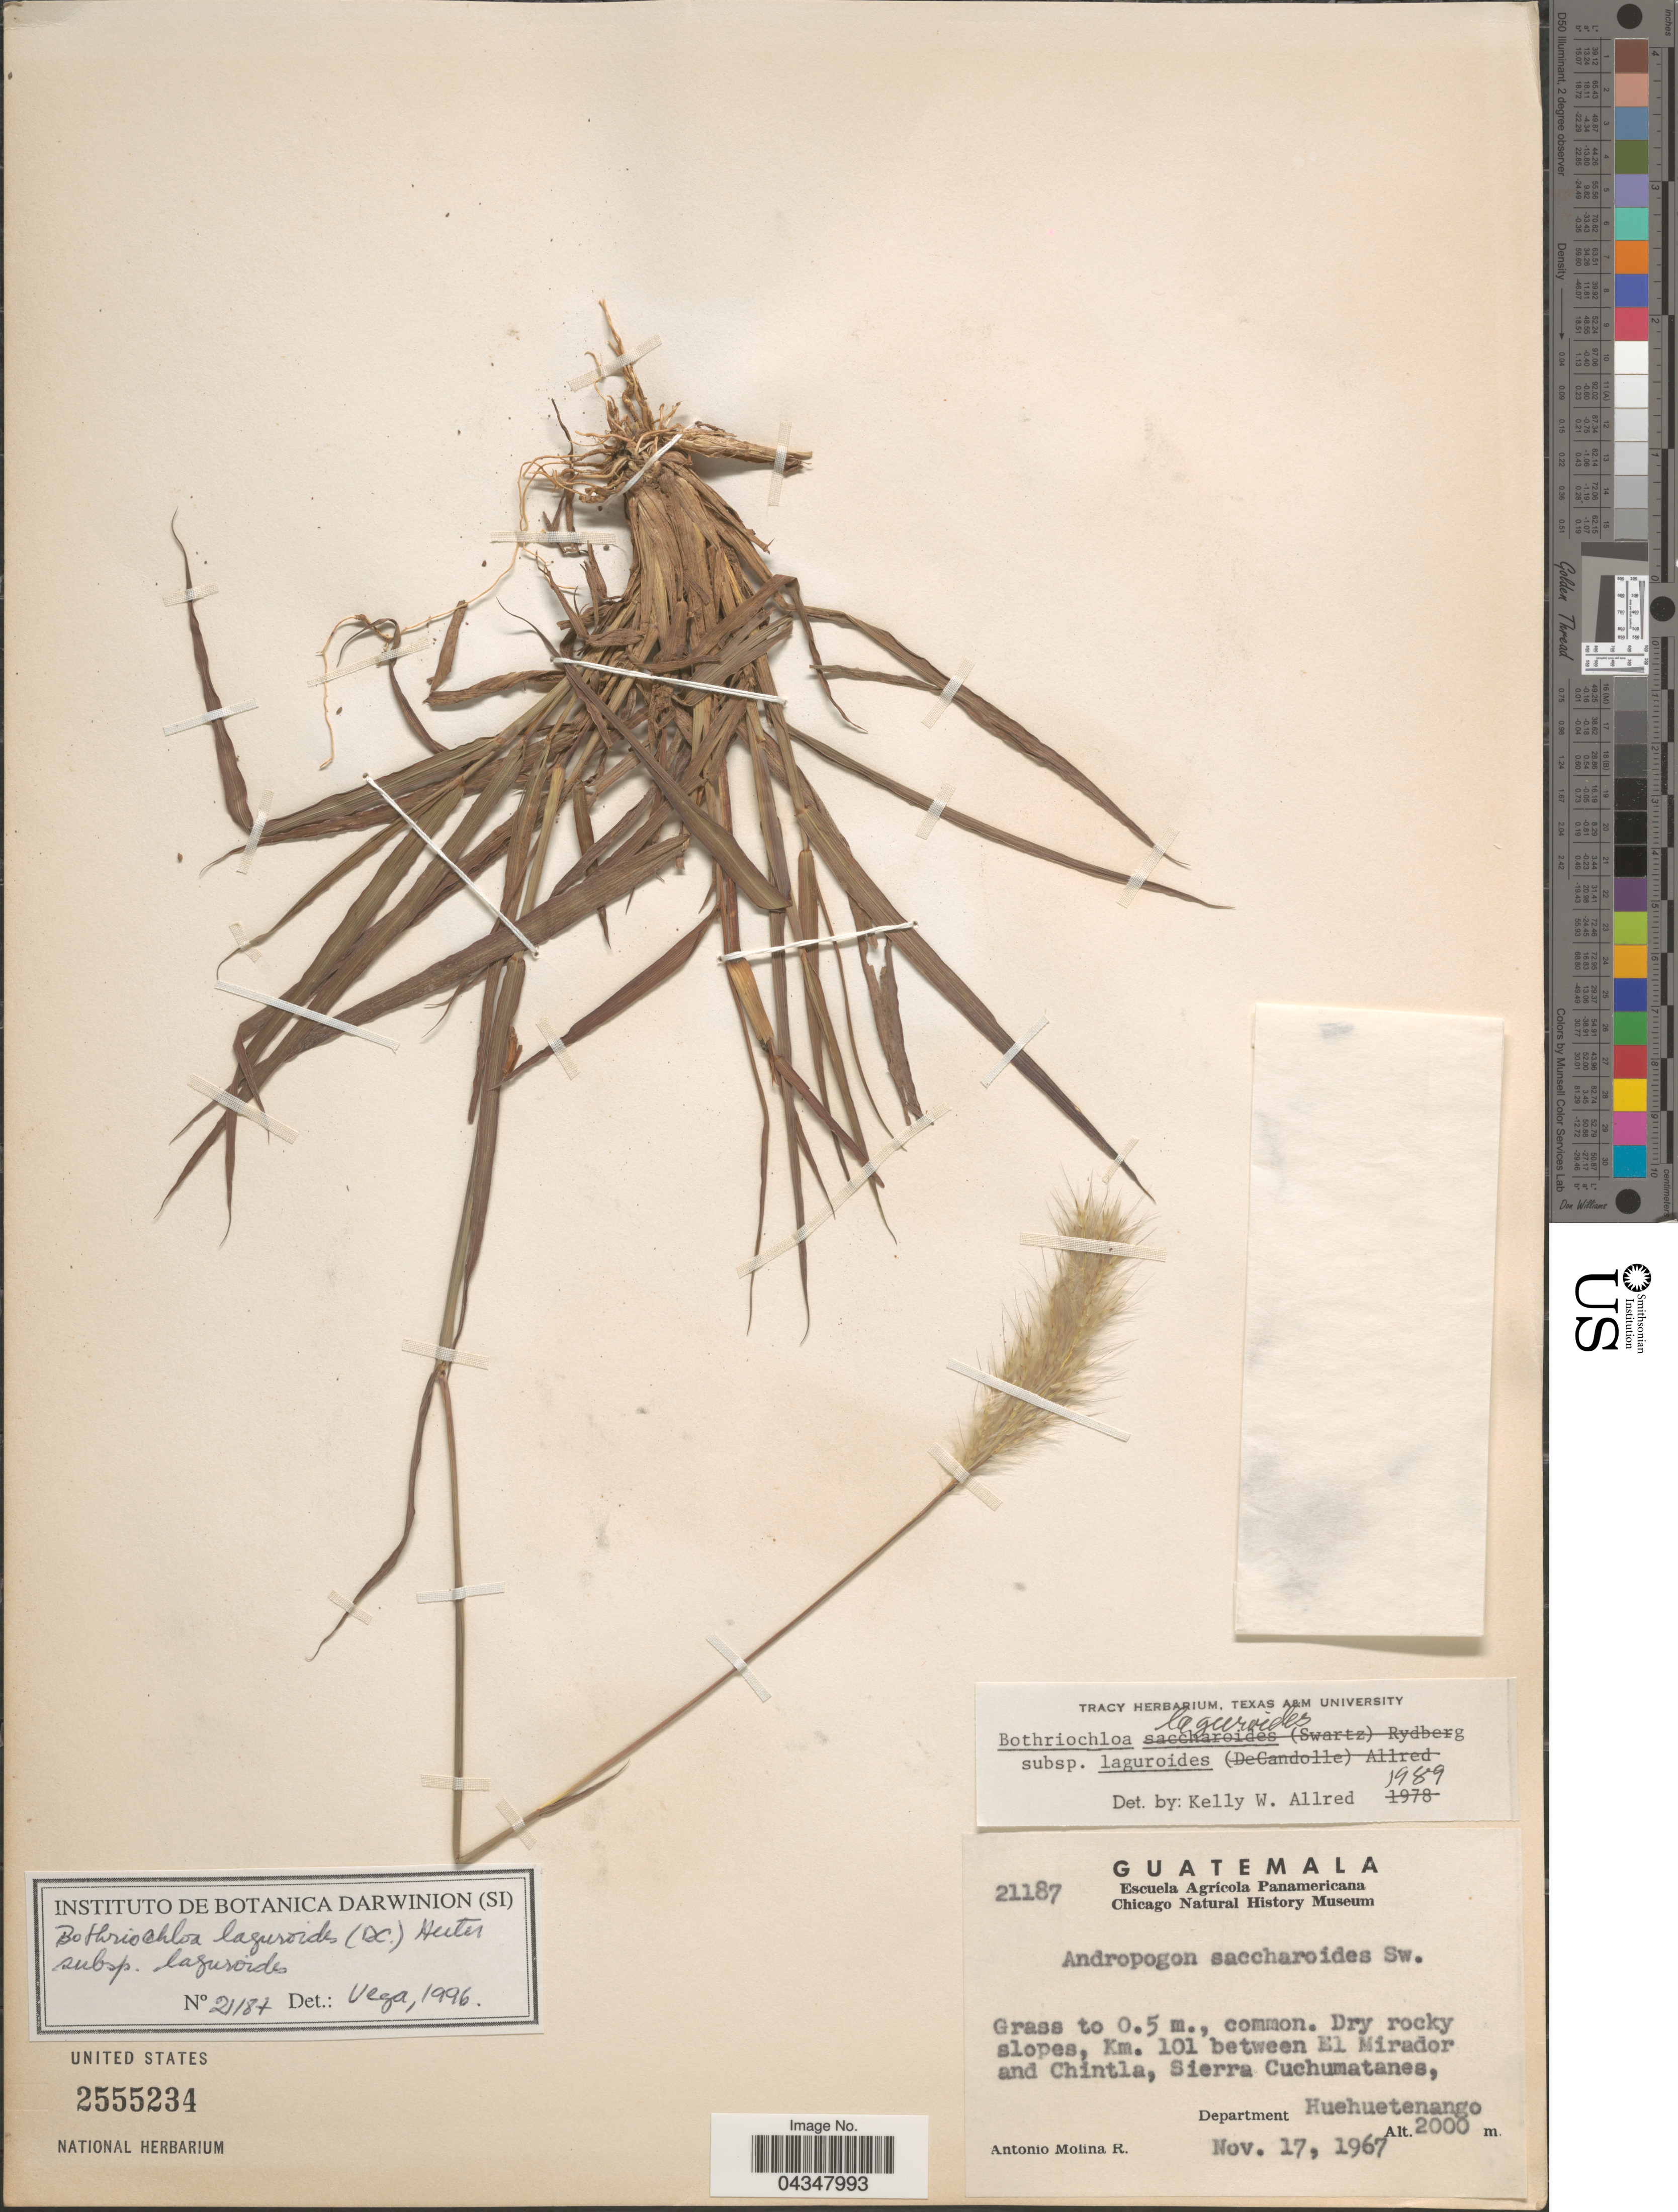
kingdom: Plantae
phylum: Tracheophyta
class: Liliopsida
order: Poales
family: Poaceae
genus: Bothriochloa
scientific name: Bothriochloa laguroides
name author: (DC.) Herter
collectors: A. Molina R.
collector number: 21187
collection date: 1967-11-17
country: Guatemala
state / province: Huehuetenango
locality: Dry rocky slopes, Km. 101 between El Mirador and Chintla, Sierra Cuchumatanes, Department Huehuetenango.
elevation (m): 2000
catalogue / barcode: US 2555234